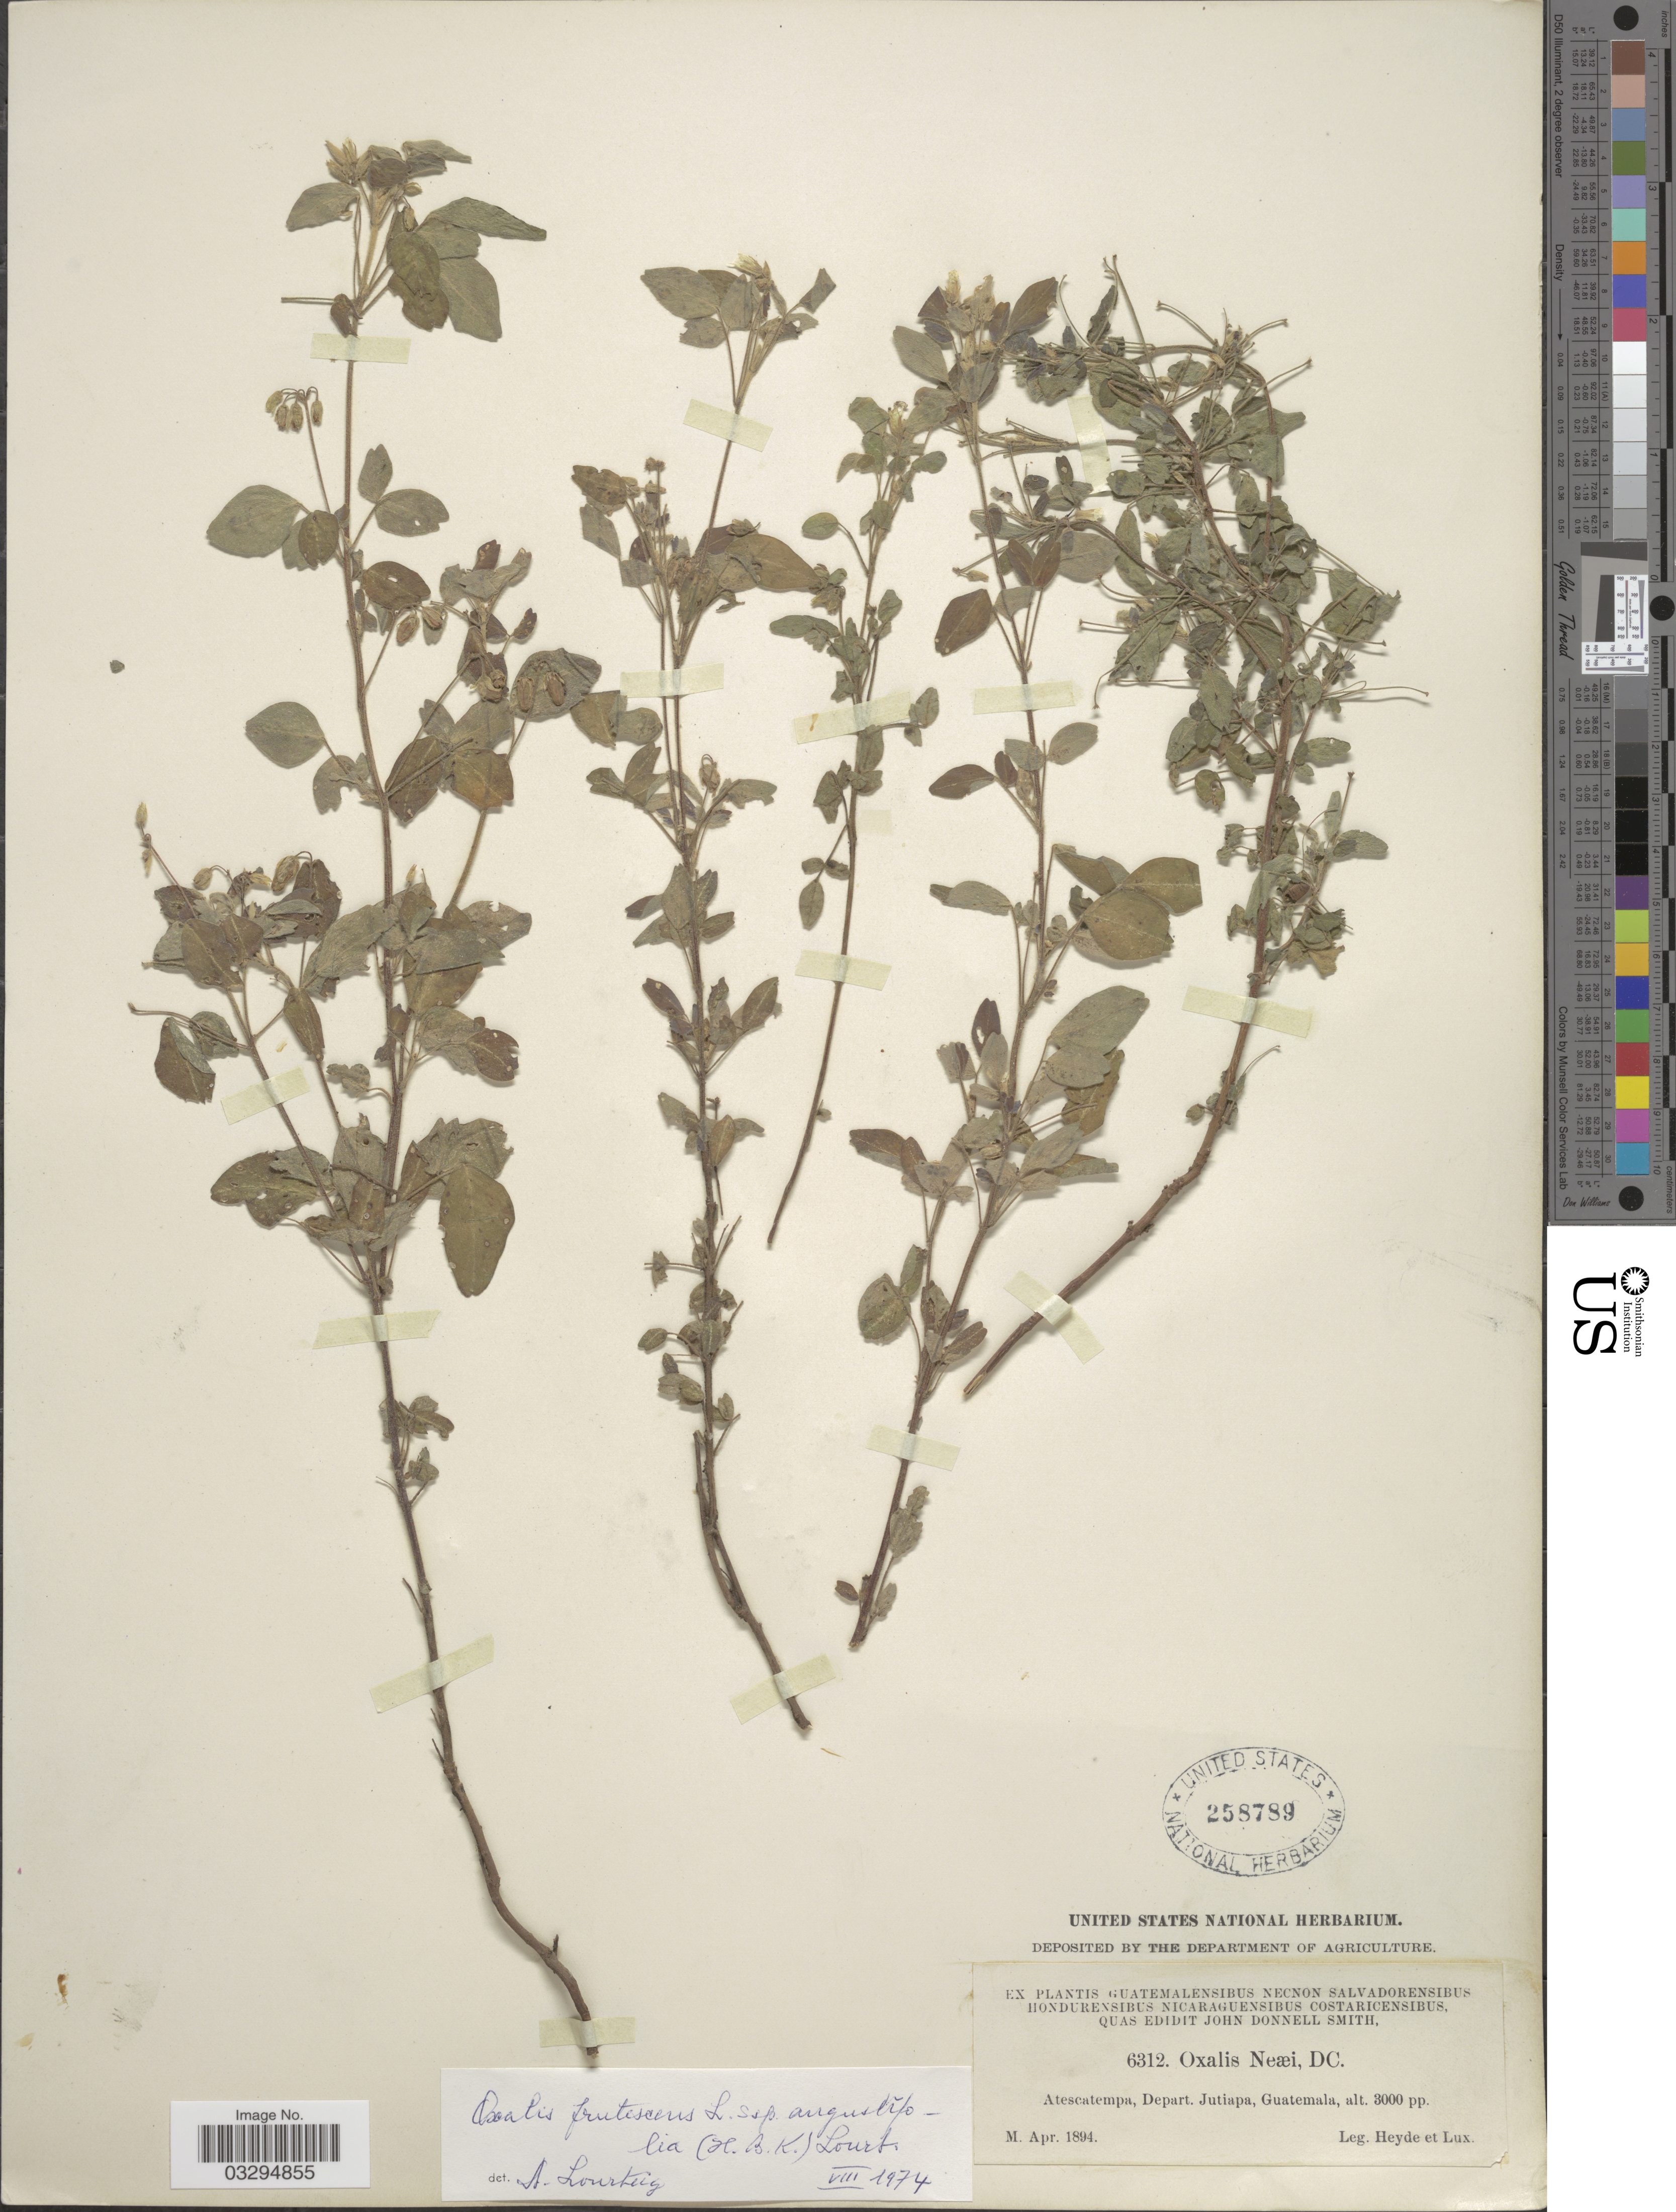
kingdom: Plantae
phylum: Tracheophyta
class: Magnoliopsida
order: Oxalidales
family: Oxalidaceae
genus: Oxalis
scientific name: Oxalis frutescens subsp. angustifolia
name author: (Kunth) Lourteig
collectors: Heyde & Lux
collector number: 6312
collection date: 1894-04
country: Guatemala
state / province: Jutiapa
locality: Atescatempa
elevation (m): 914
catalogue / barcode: US 258789